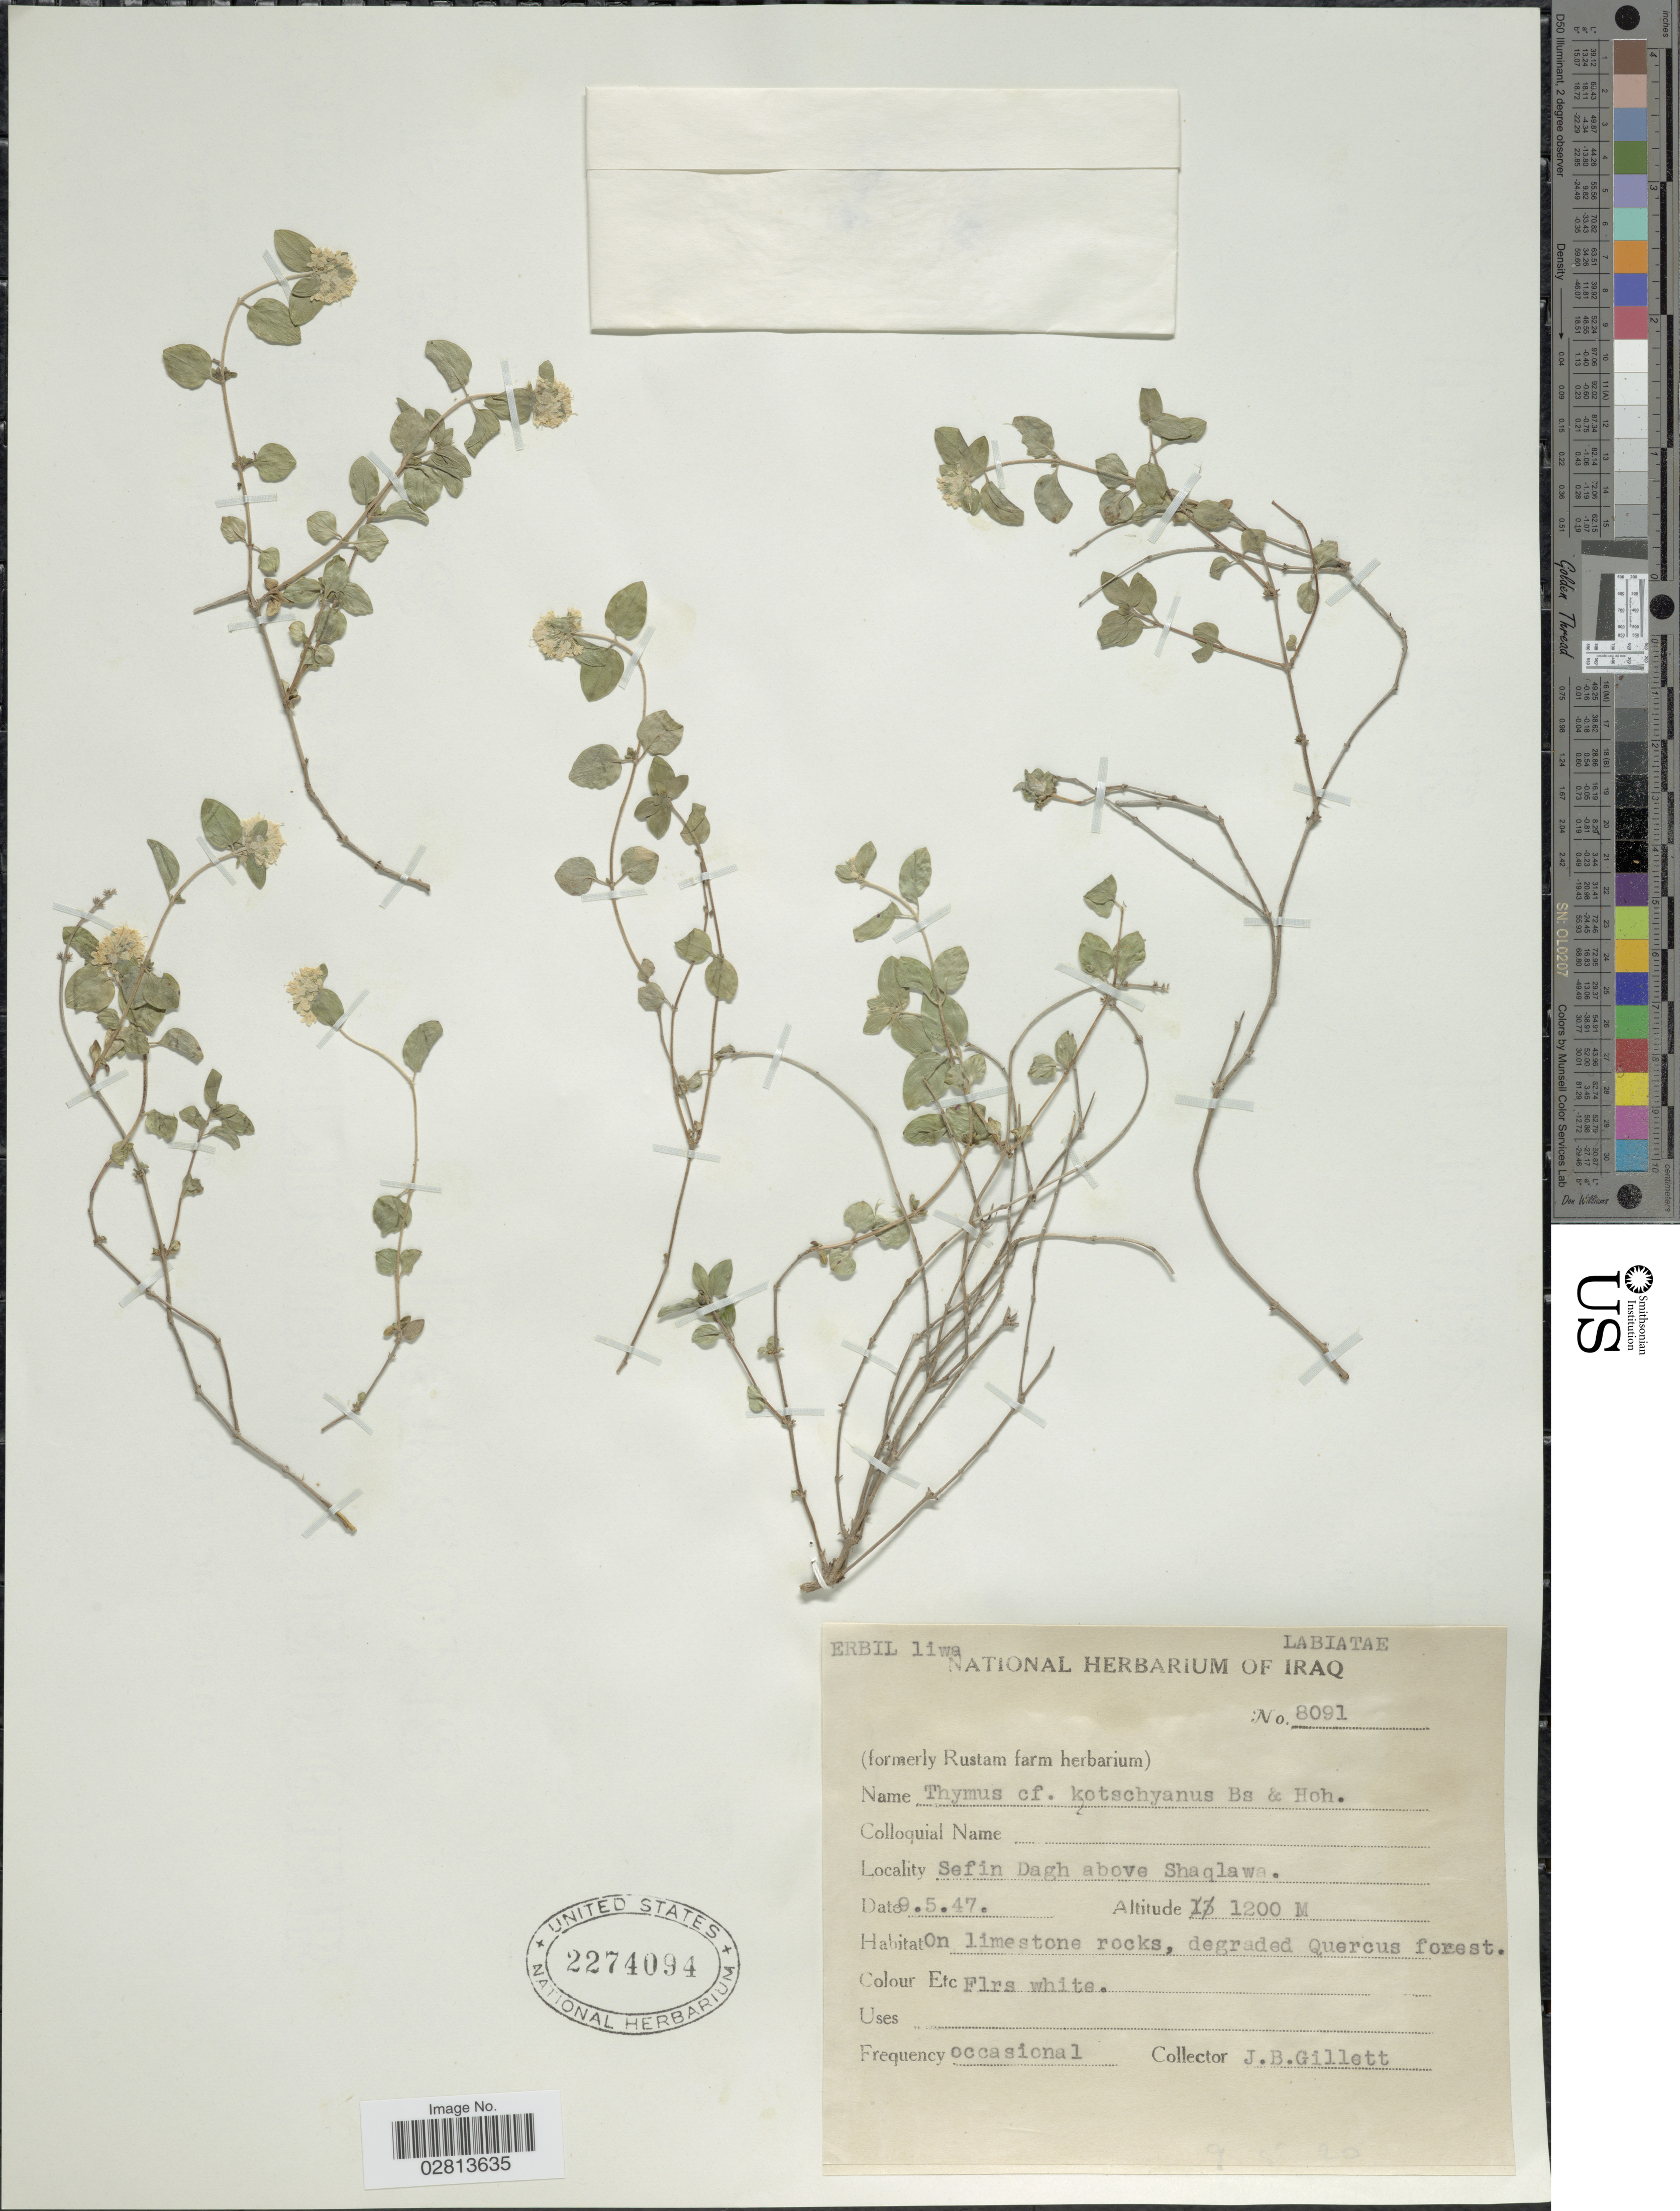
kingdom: Plantae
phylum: Tracheophyta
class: Magnoliopsida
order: Lamiales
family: Lamiaceae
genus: Thymus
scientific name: Thymus kotschyanus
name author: Boiss. & Hohen.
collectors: J. B. Gillett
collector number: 8091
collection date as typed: Transcribed d/m/y: 9/5/47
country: Iraq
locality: Erbil liwa, Sefin Dagh above Shaqlawa.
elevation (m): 1200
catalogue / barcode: US 2274094